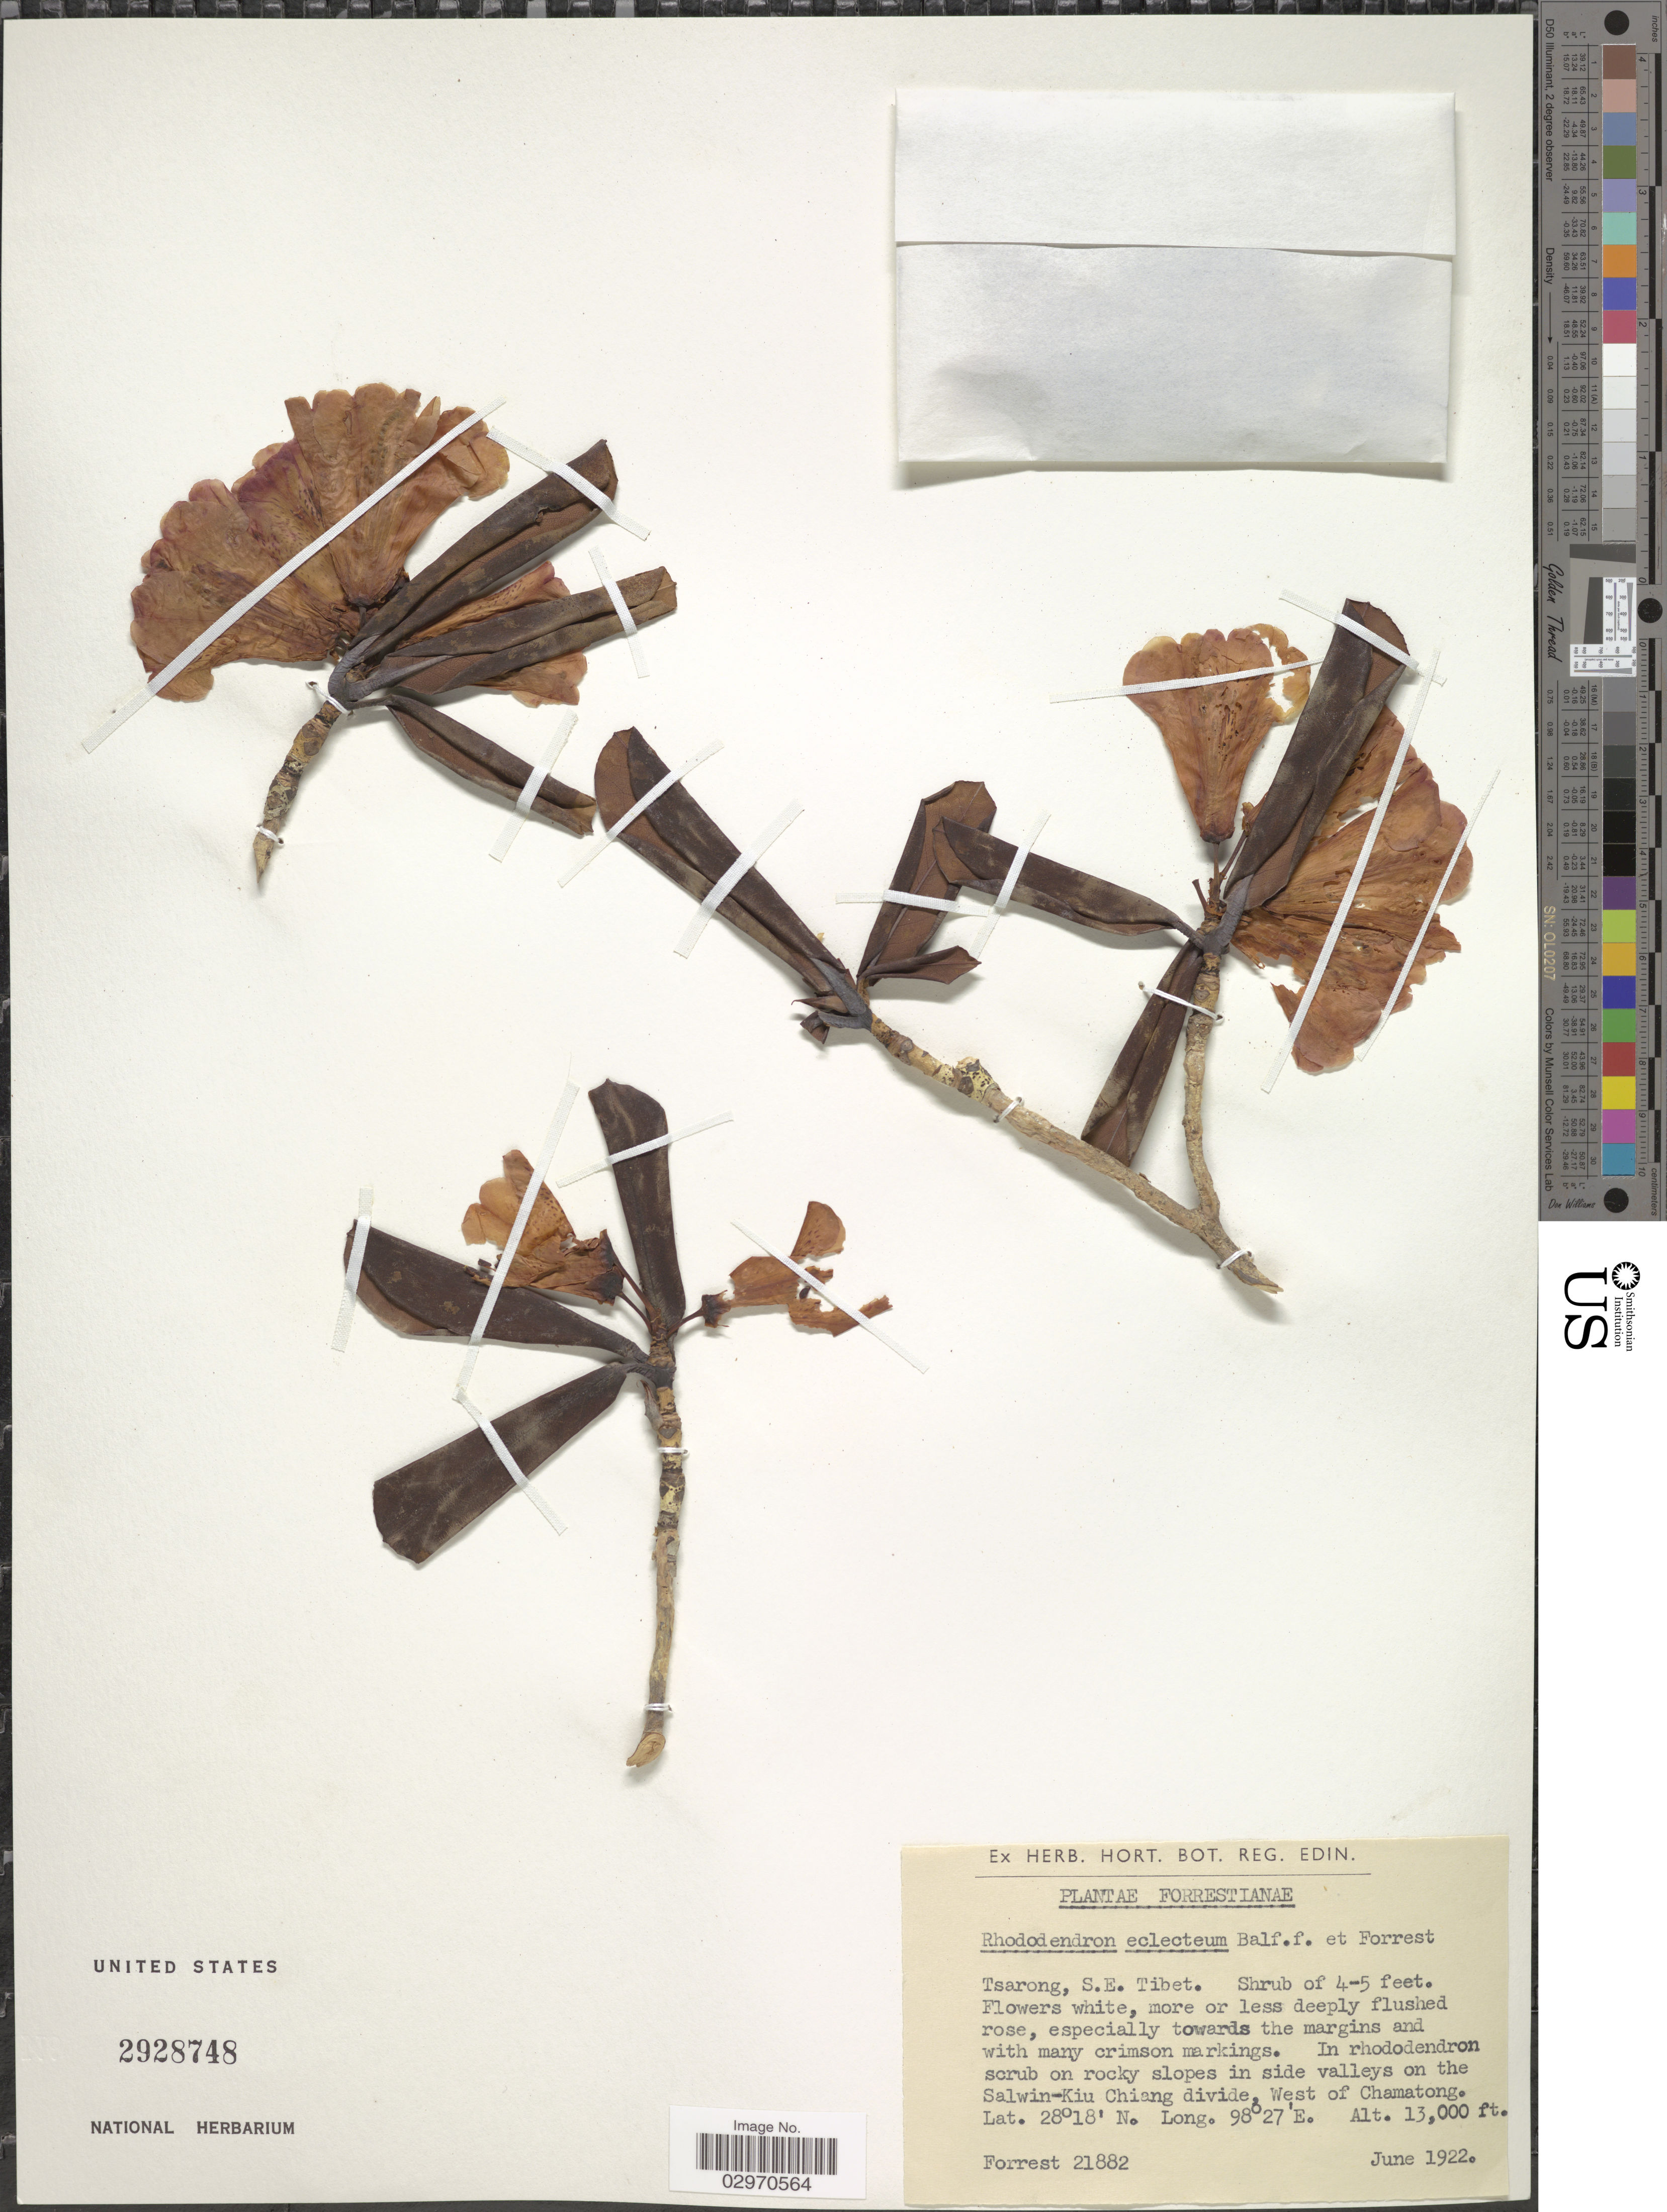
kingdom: Plantae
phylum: Tracheophyta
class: Magnoliopsida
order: Ericales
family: Ericaceae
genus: Rhododendron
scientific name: Rhododendron eclecteum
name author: Balf. f. & Forrest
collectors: -. Forrest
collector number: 21882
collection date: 1922-06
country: China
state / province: Xizang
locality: Tsarong, S.E. Tibet. In side valleys on the Salwin-Kiu Chiang divide, West of Chamatong.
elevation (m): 3962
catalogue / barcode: US 2928748